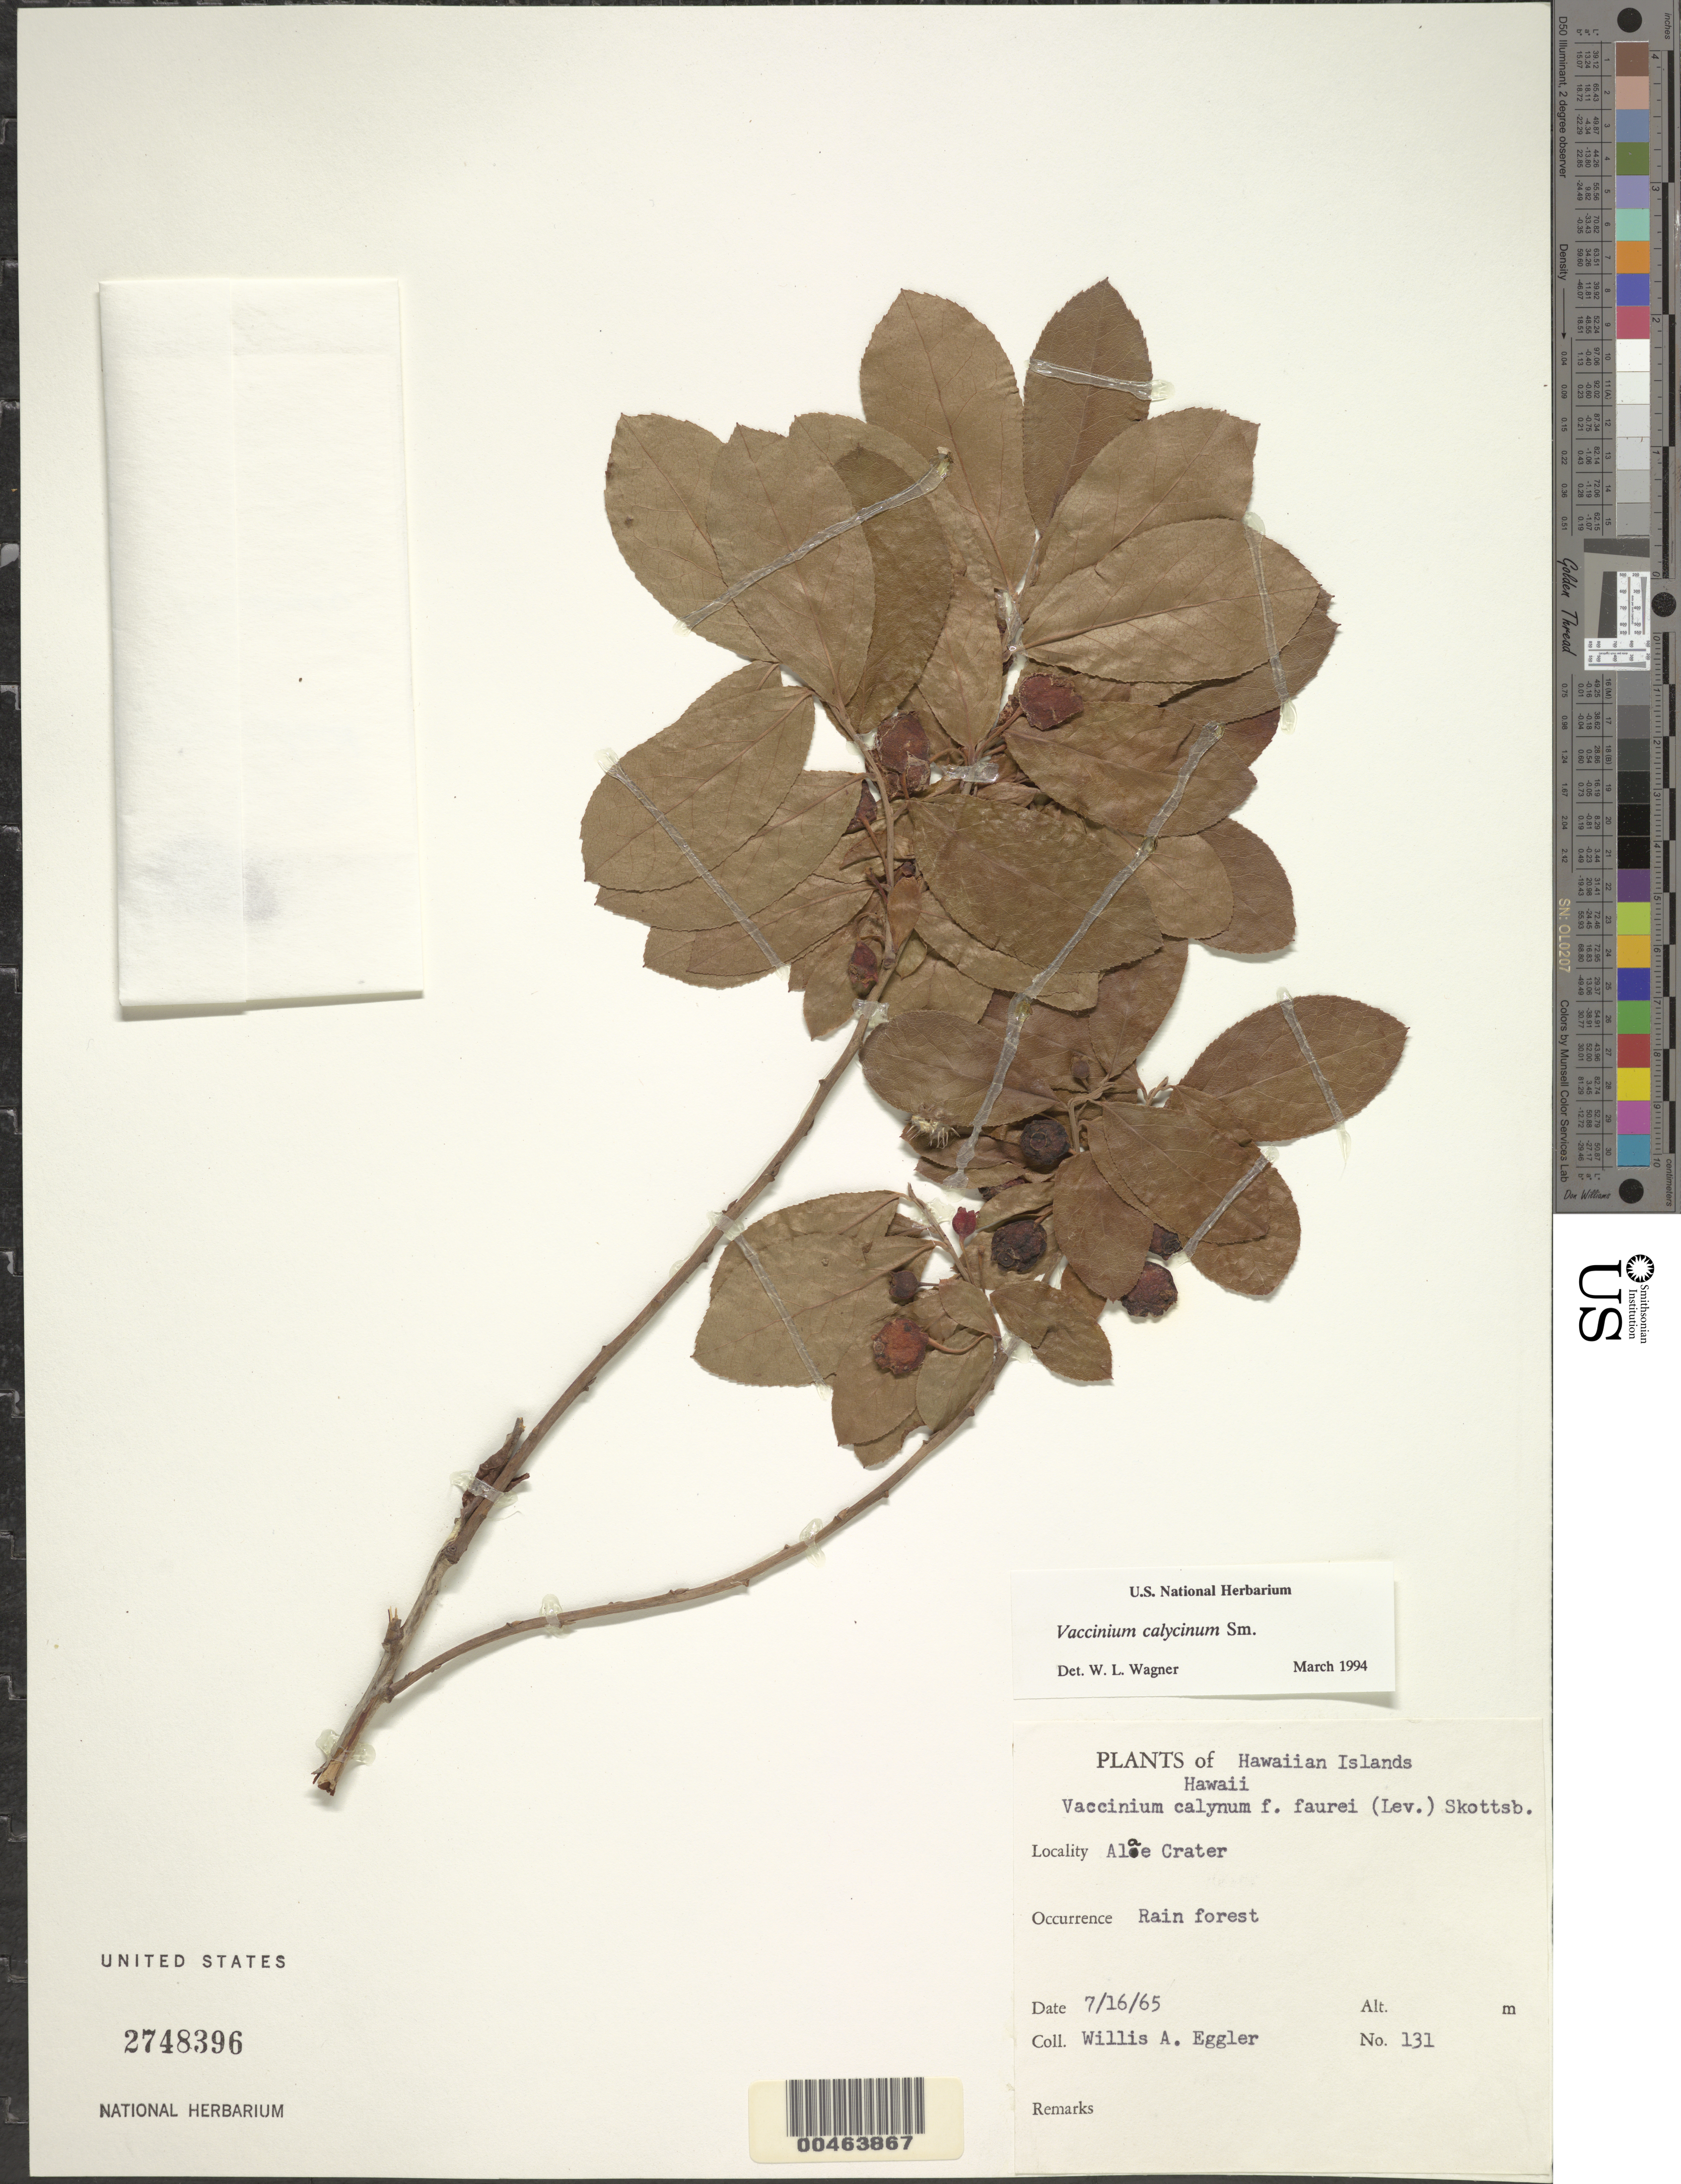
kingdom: Plantae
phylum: Tracheophyta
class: Magnoliopsida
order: Ericales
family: Ericaceae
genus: Vaccinium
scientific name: Vaccinium calycinum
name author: Sm.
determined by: Wagner, W. L., (BOT), Smithsonian Institution - National Museum of Natural History (UNITED STATES)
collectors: W. A. Eggler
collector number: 131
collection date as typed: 16 Jul 1965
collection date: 1965-07-16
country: United States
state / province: Hawaii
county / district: Hawaii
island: Hawaii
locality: Alae Crater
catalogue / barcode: US 2748396